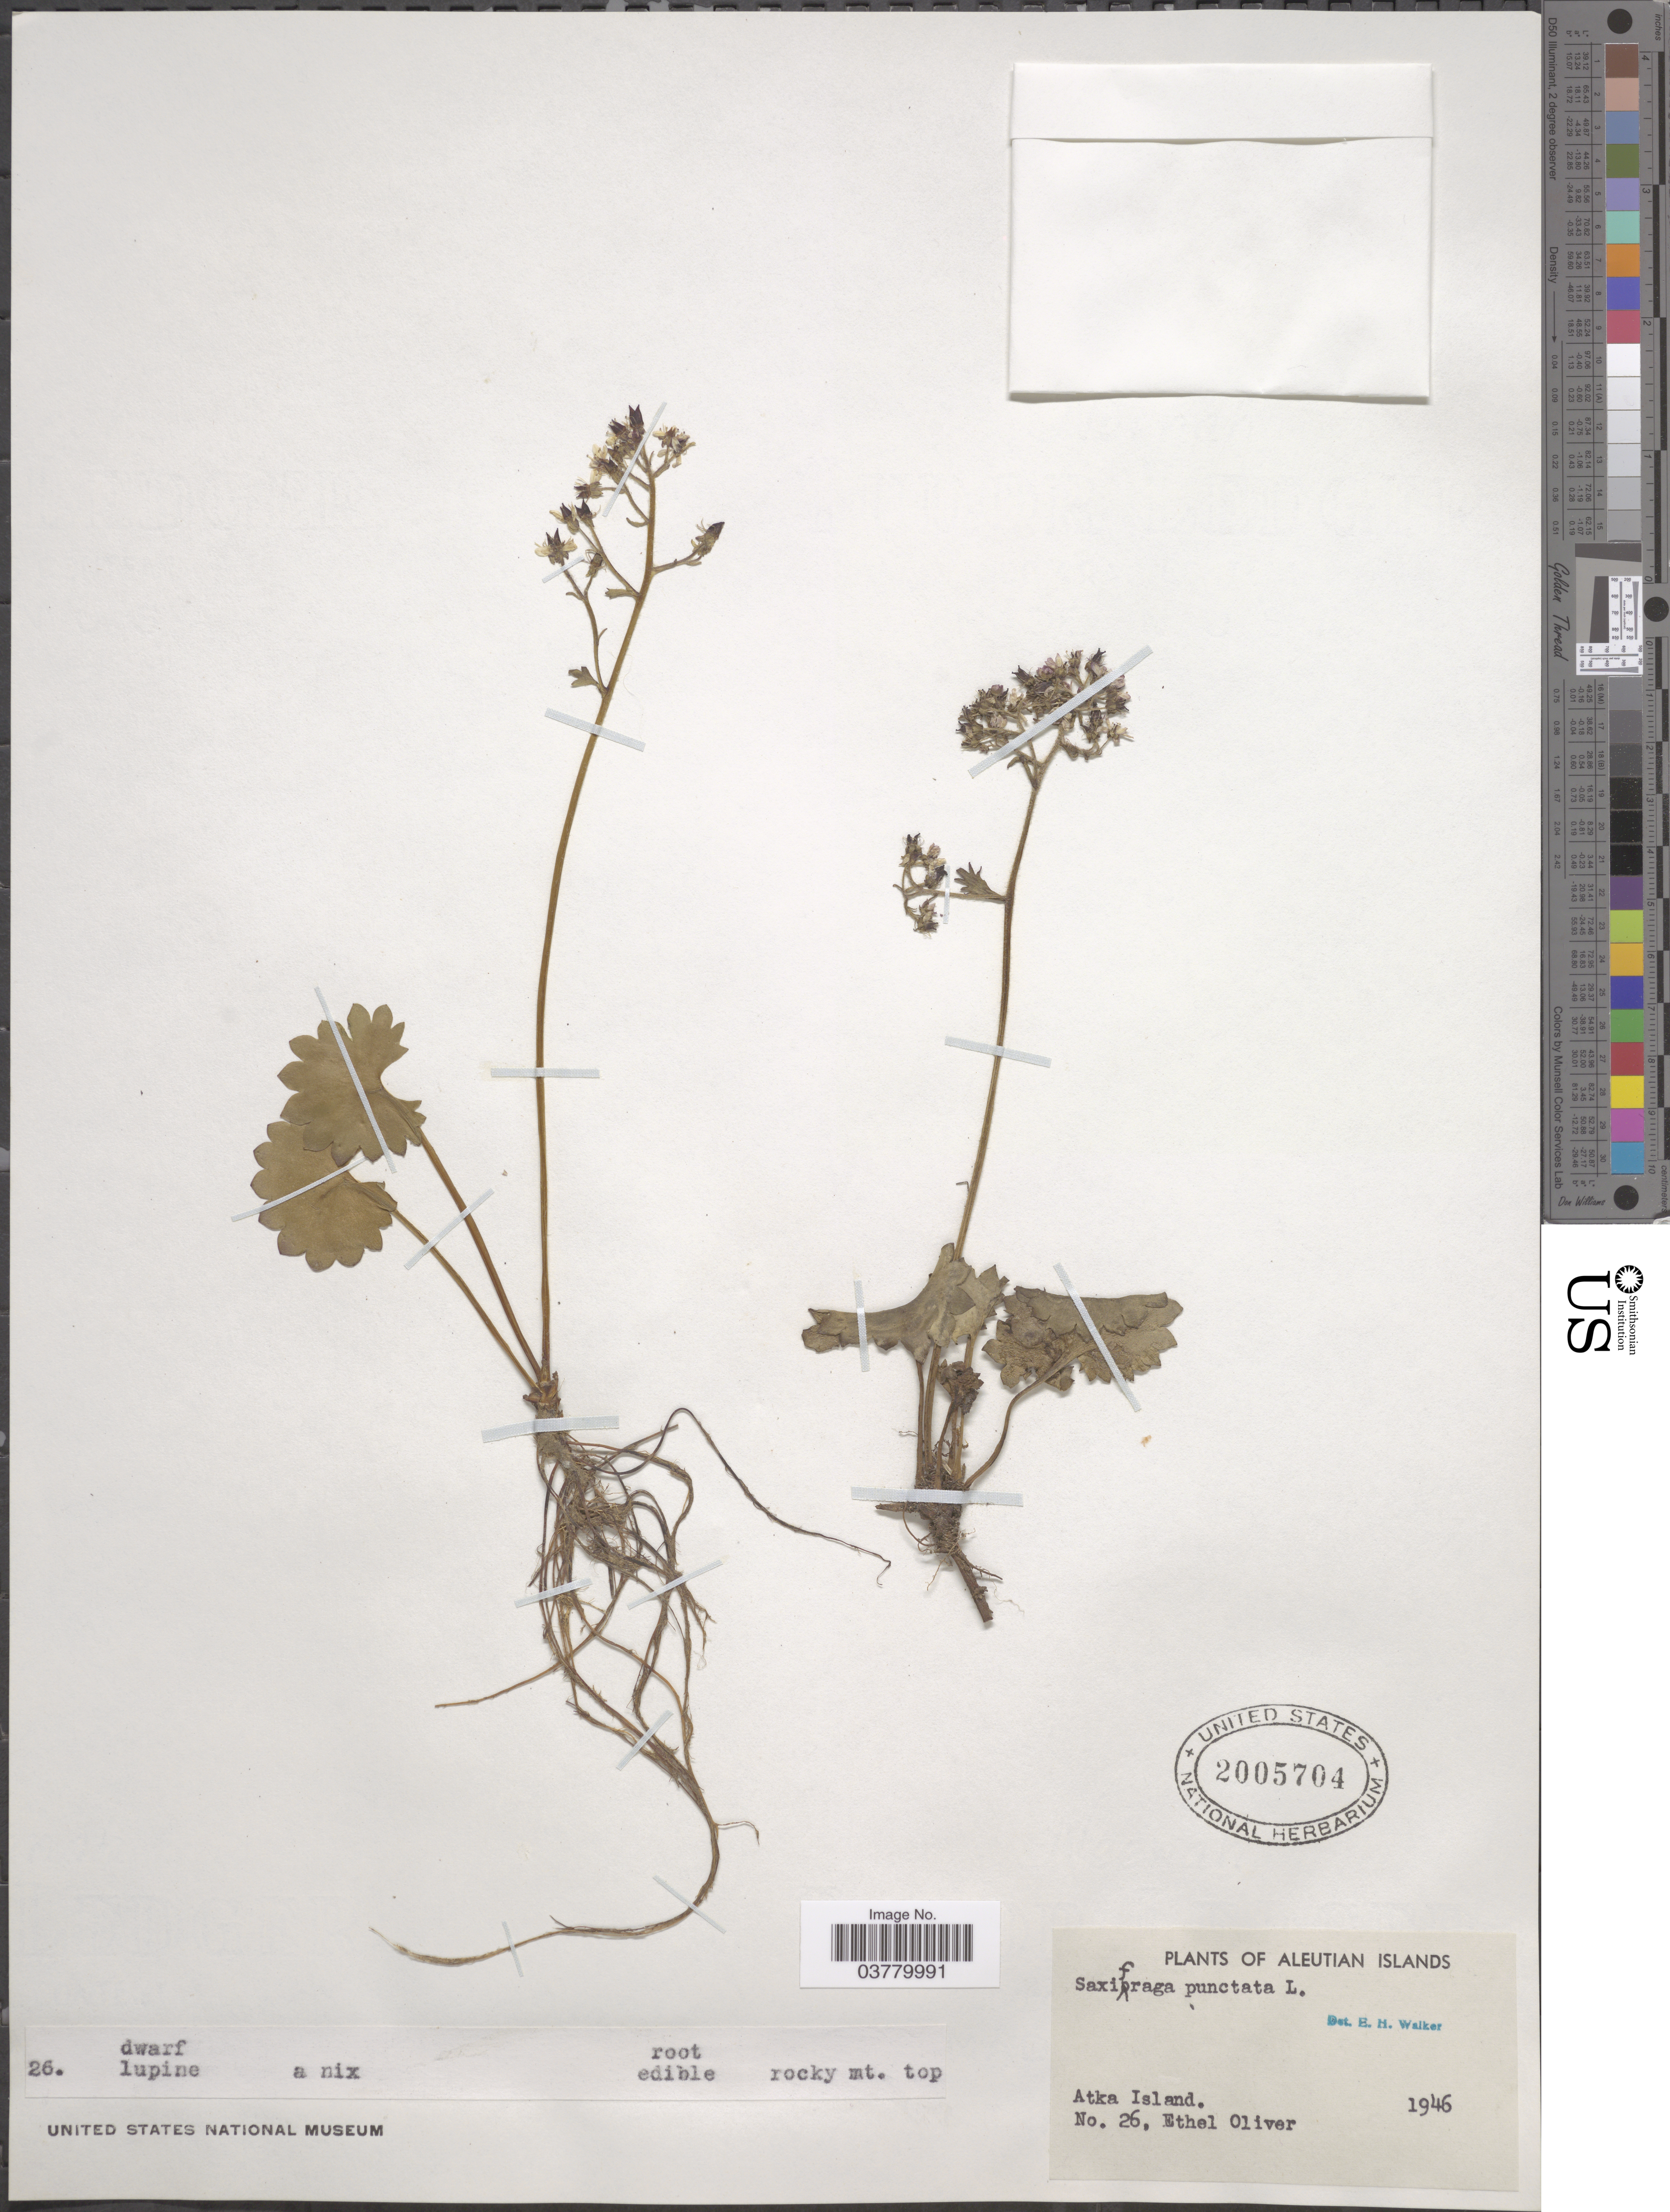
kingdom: Plantae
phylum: Tracheophyta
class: Magnoliopsida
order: Saxifragales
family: Saxifragaceae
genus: Micranthes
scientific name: Micranthes nelsoniana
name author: (D. Don) Small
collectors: E. Oliver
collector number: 26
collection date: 1946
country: United States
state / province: Alaska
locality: Aleutian Islands. Atka Island.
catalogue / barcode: US 2005704